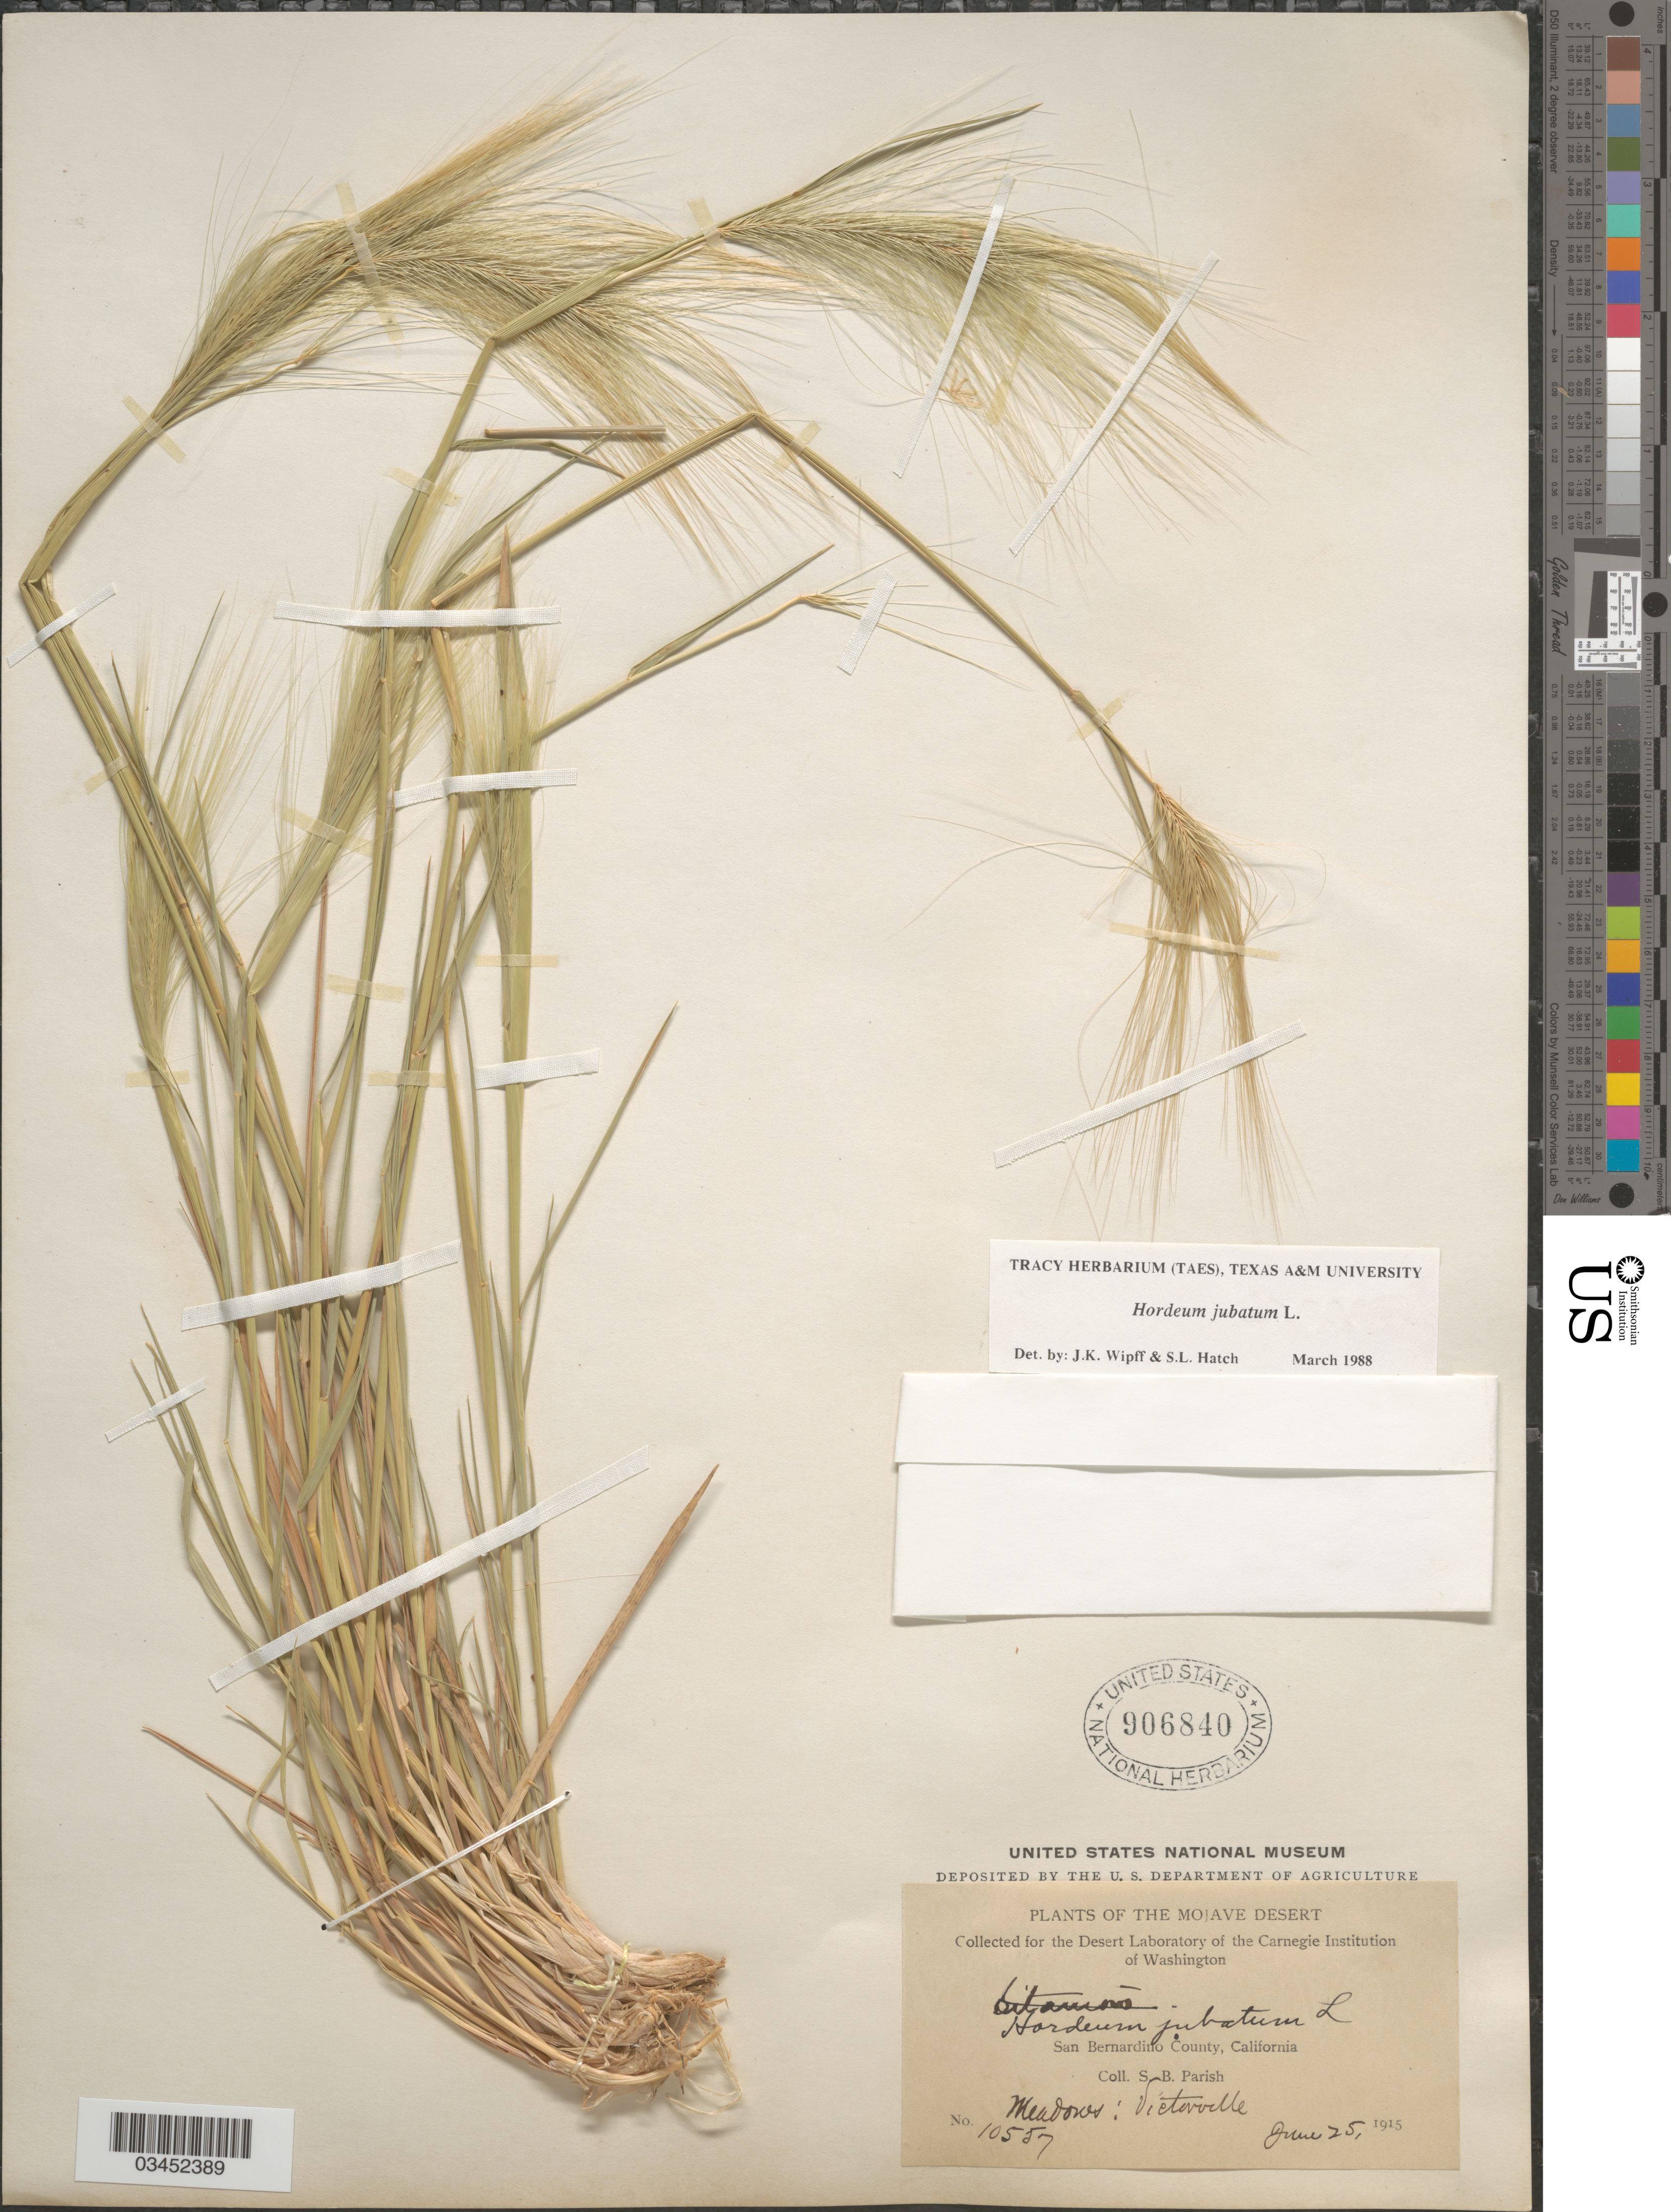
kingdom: Plantae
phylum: Tracheophyta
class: Liliopsida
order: Poales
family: Poaceae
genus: Hordeum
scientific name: Hordeum jubatum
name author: L.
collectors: S. B. Parish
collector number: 10557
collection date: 1915-06-25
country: United States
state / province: California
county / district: San Bernardino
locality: Mojave Desert. San Bernardino County. Meadows: Victorville.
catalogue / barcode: US 906840